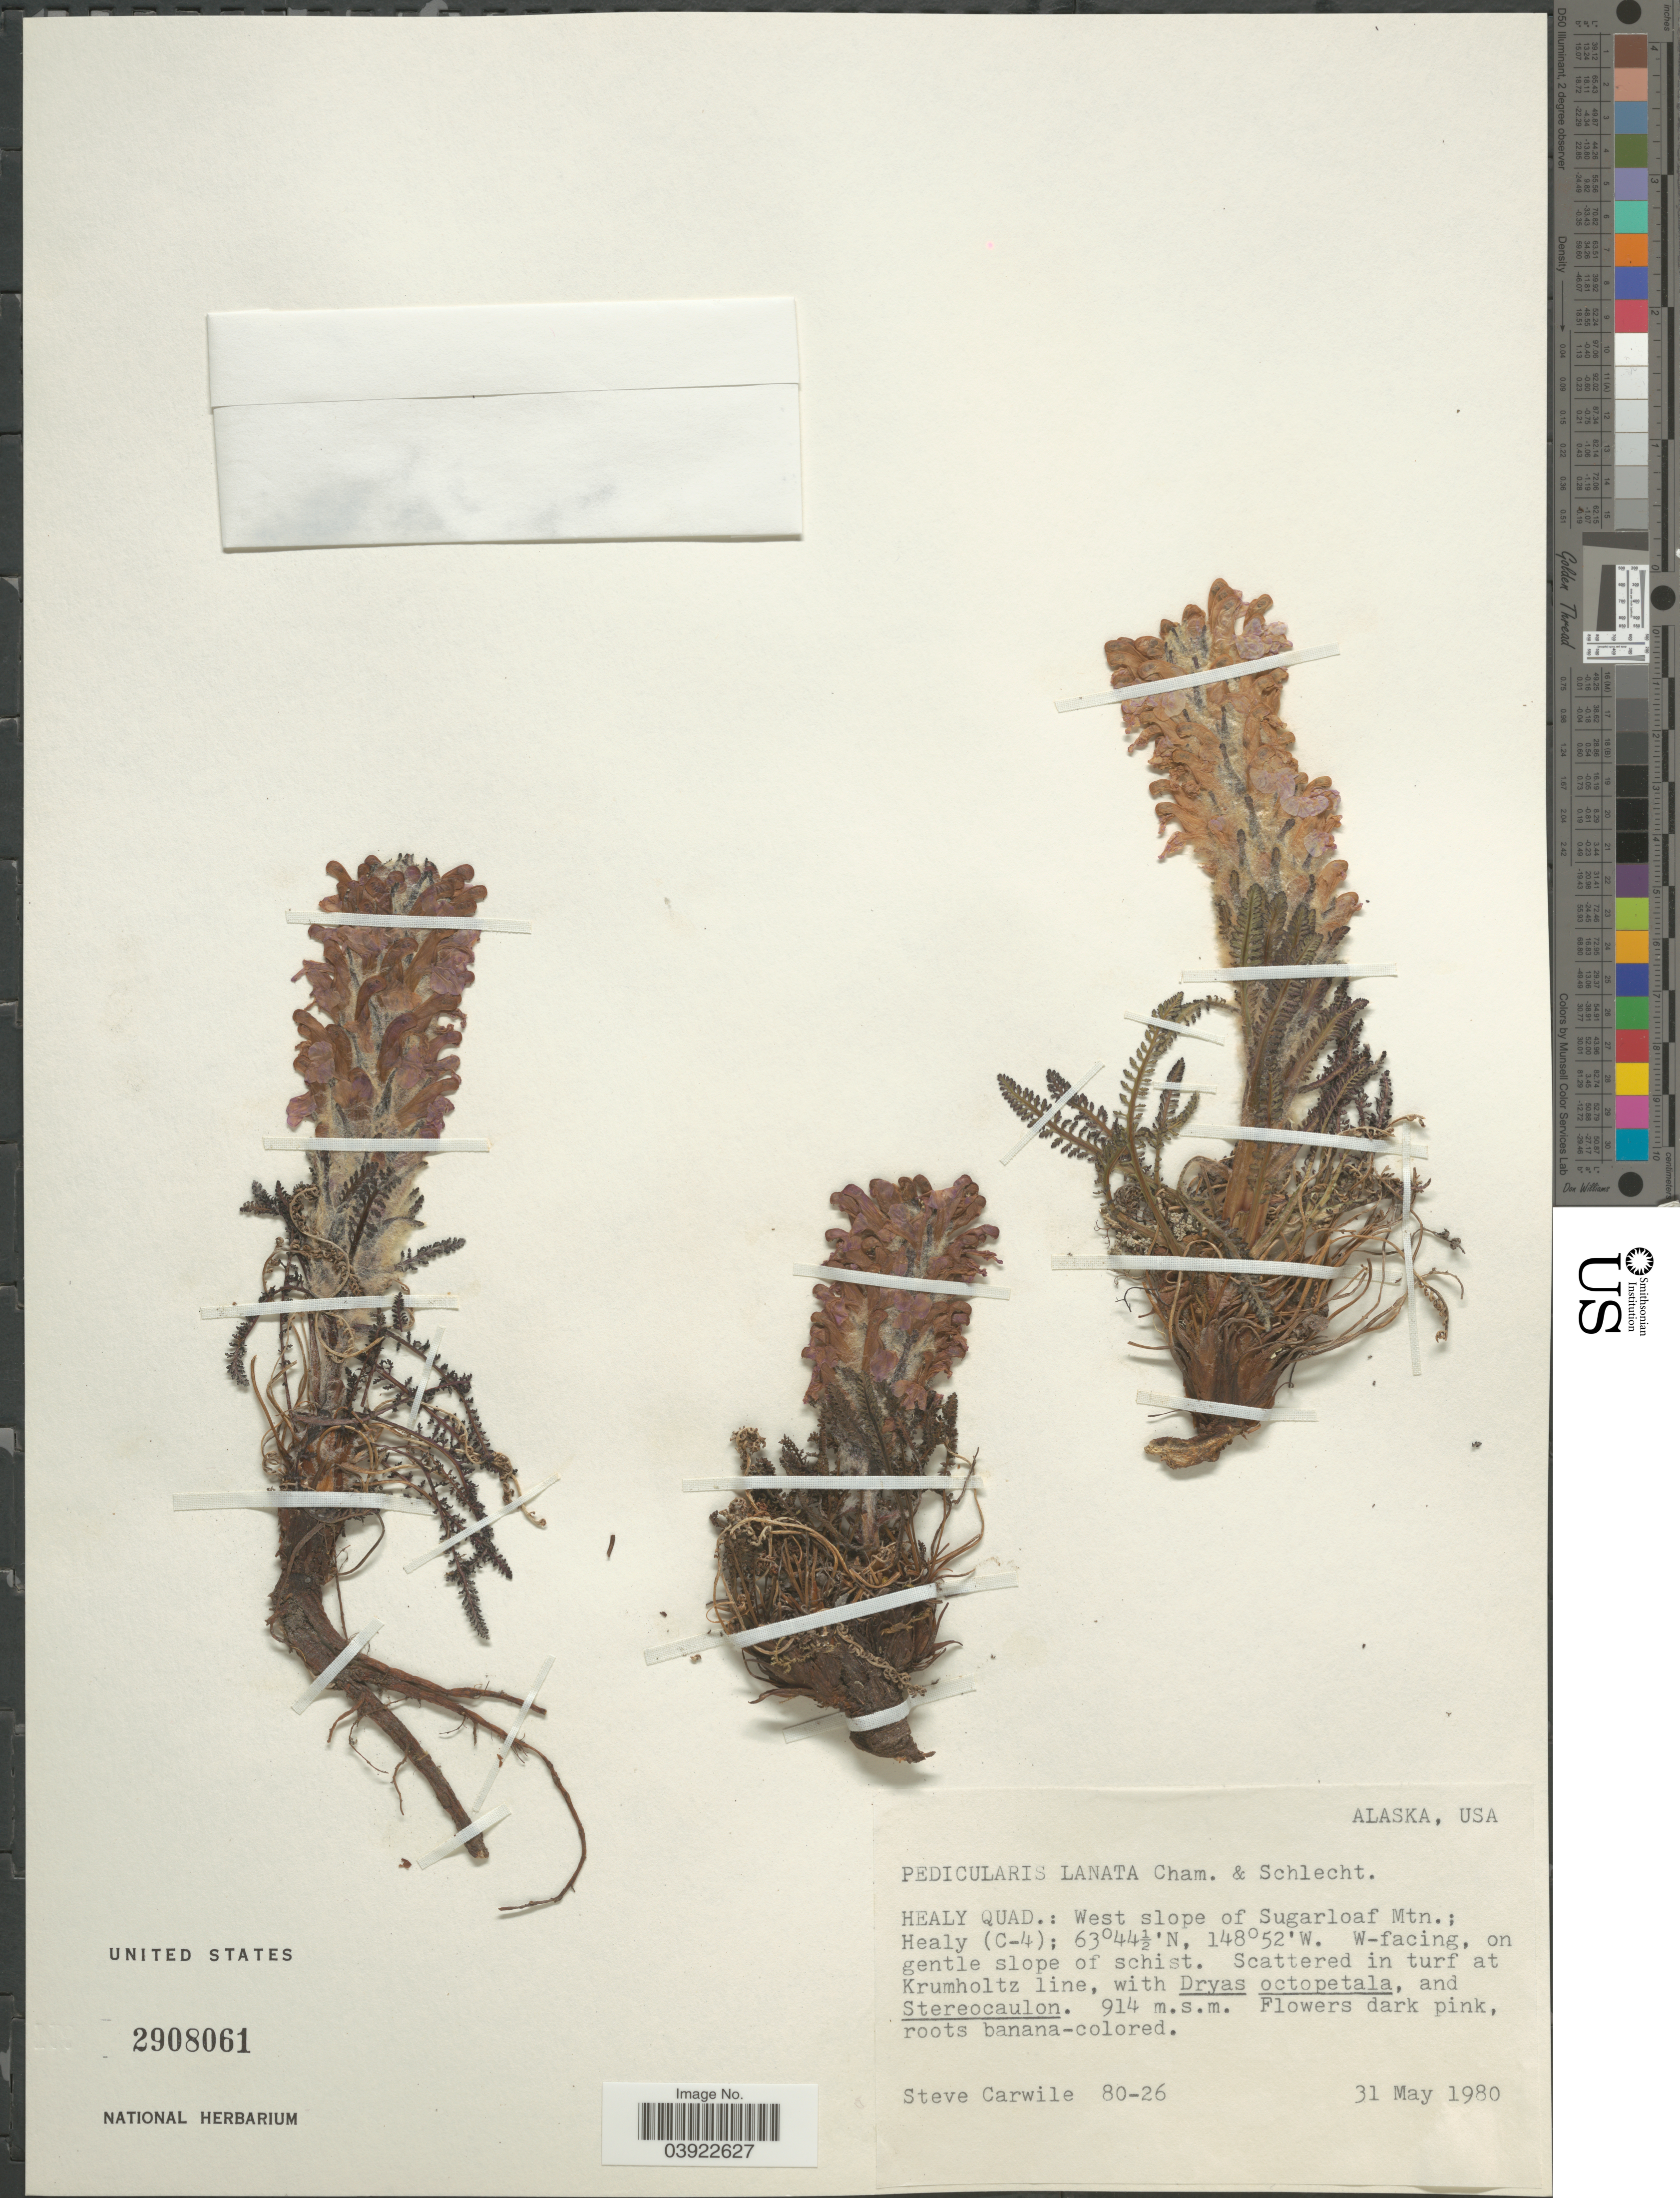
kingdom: Plantae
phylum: Tracheophyta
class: Magnoliopsida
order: Lamiales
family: Orobanchaceae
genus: Pedicularis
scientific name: Pedicularis lanata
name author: Willd. ex Cham. & Schltdl.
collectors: S. Carwile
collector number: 80-26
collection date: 1980-05-31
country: United States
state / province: Alaska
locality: Healy Quad.: West slope of Sugarloaf Mtn.; Healy (C-4); W-facing.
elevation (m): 914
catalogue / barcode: US 2908061